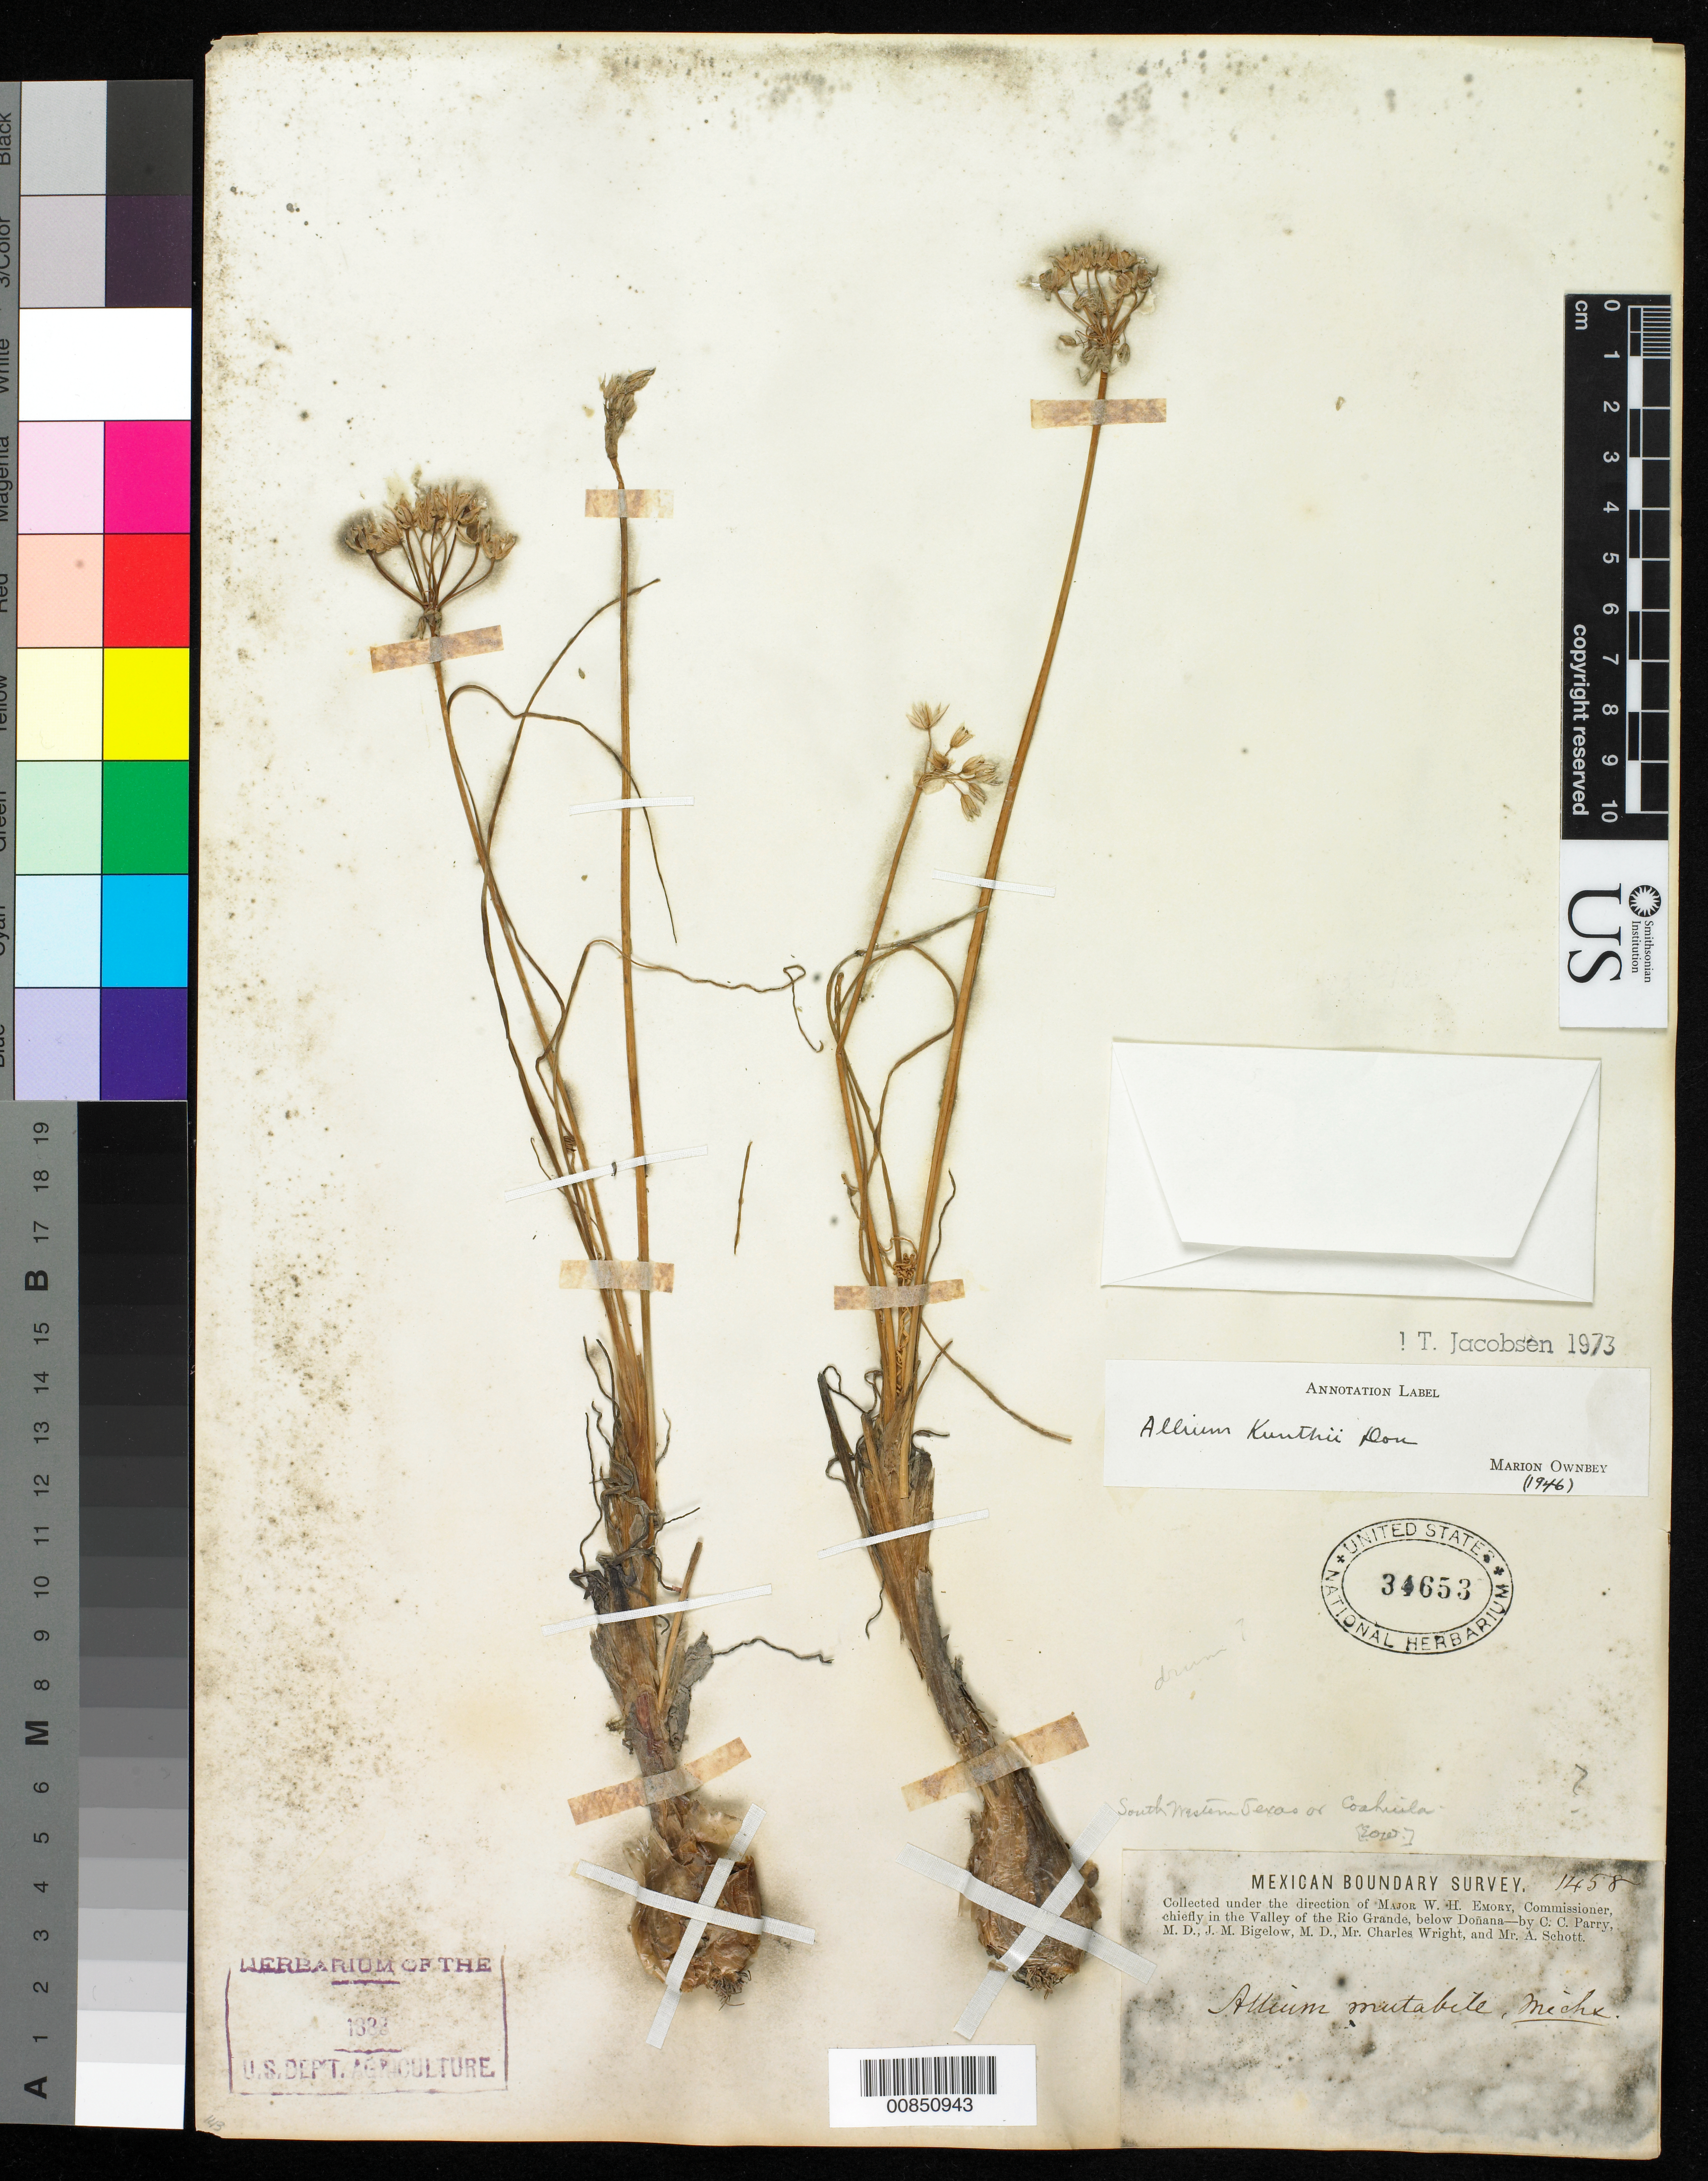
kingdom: Plantae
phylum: Tracheophyta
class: Liliopsida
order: Asparagales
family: Amaryllidaceae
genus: Allium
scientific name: Allium kunthii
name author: G. Don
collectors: C. C. Parry, J. M. Bigelow, C. Wright & A. C. V. Schott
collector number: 1458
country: United States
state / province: New Mexico / Texas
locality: Valley of the Rio Grande, below Doñana.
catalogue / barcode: US 34653